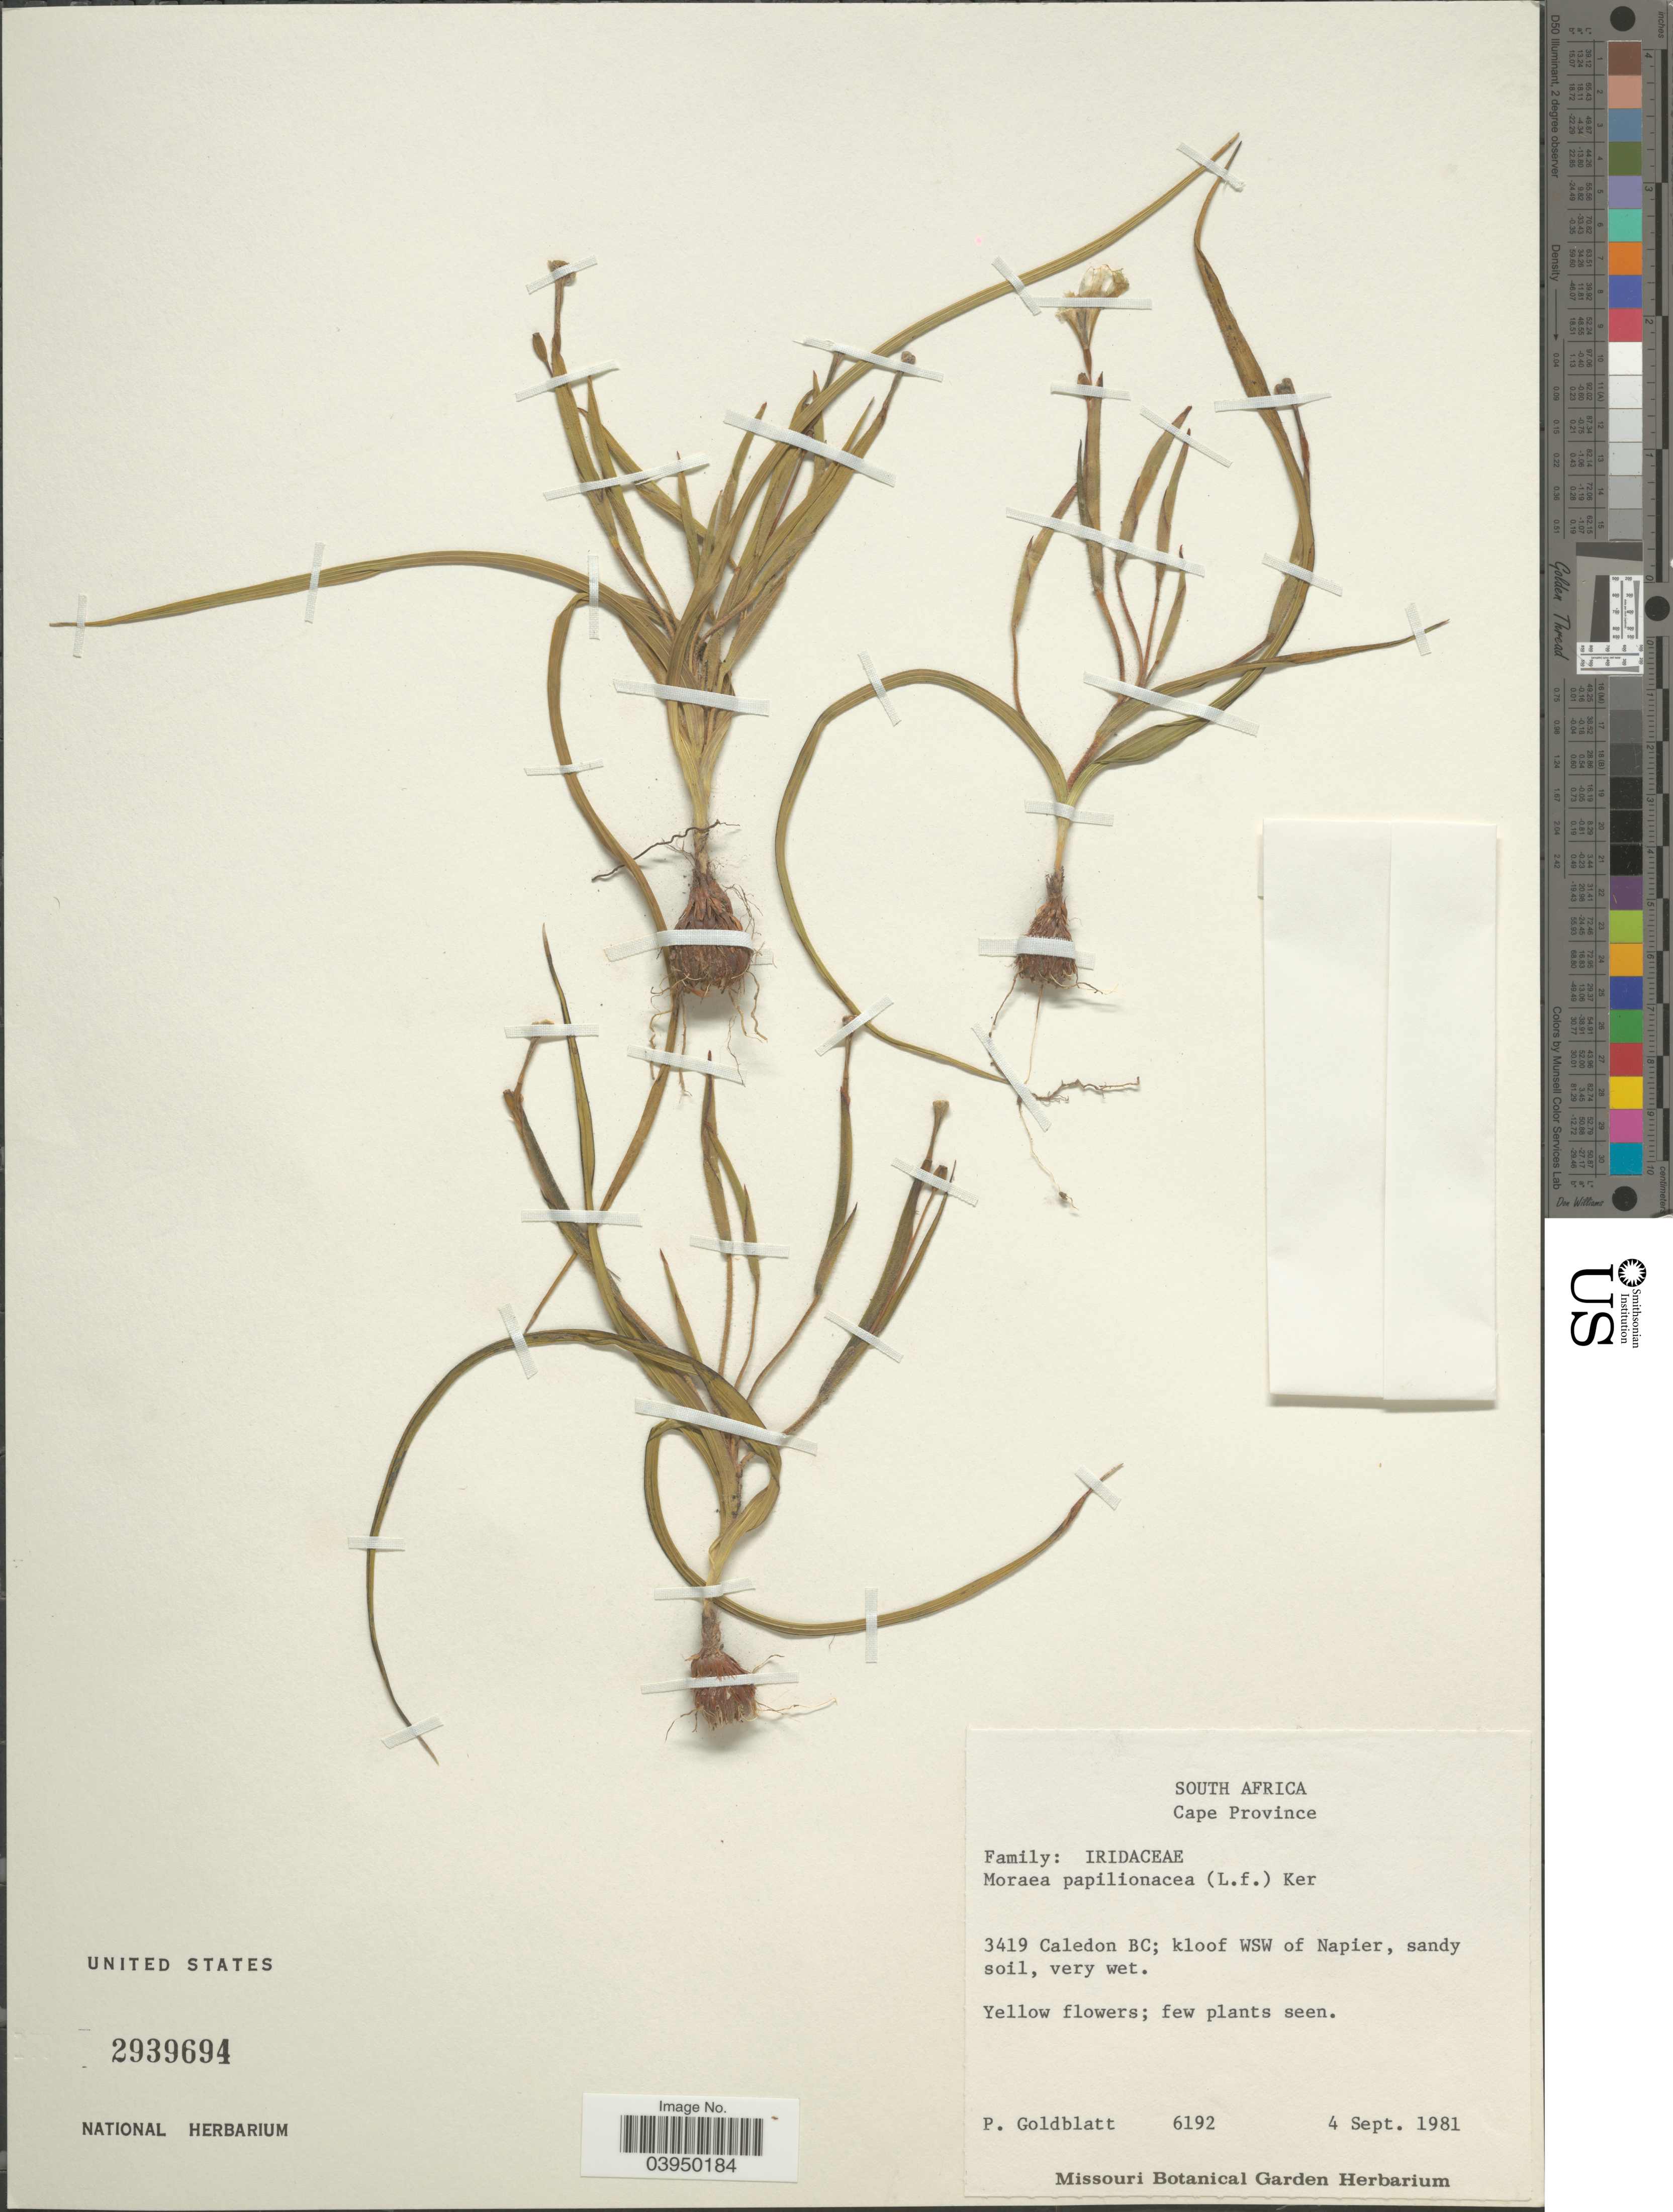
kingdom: Plantae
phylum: Tracheophyta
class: Liliopsida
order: Asparagales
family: Iridaceae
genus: Moraea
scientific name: Moraea papilionacea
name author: (L. f.) Ker Gawl.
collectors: P. Goldblatt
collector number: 6192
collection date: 1981-09-04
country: South Africa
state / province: Western Cape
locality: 3419 Caledon BC; kloof WSW of Napier, sandy soil, very wet.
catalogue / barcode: US 2939694